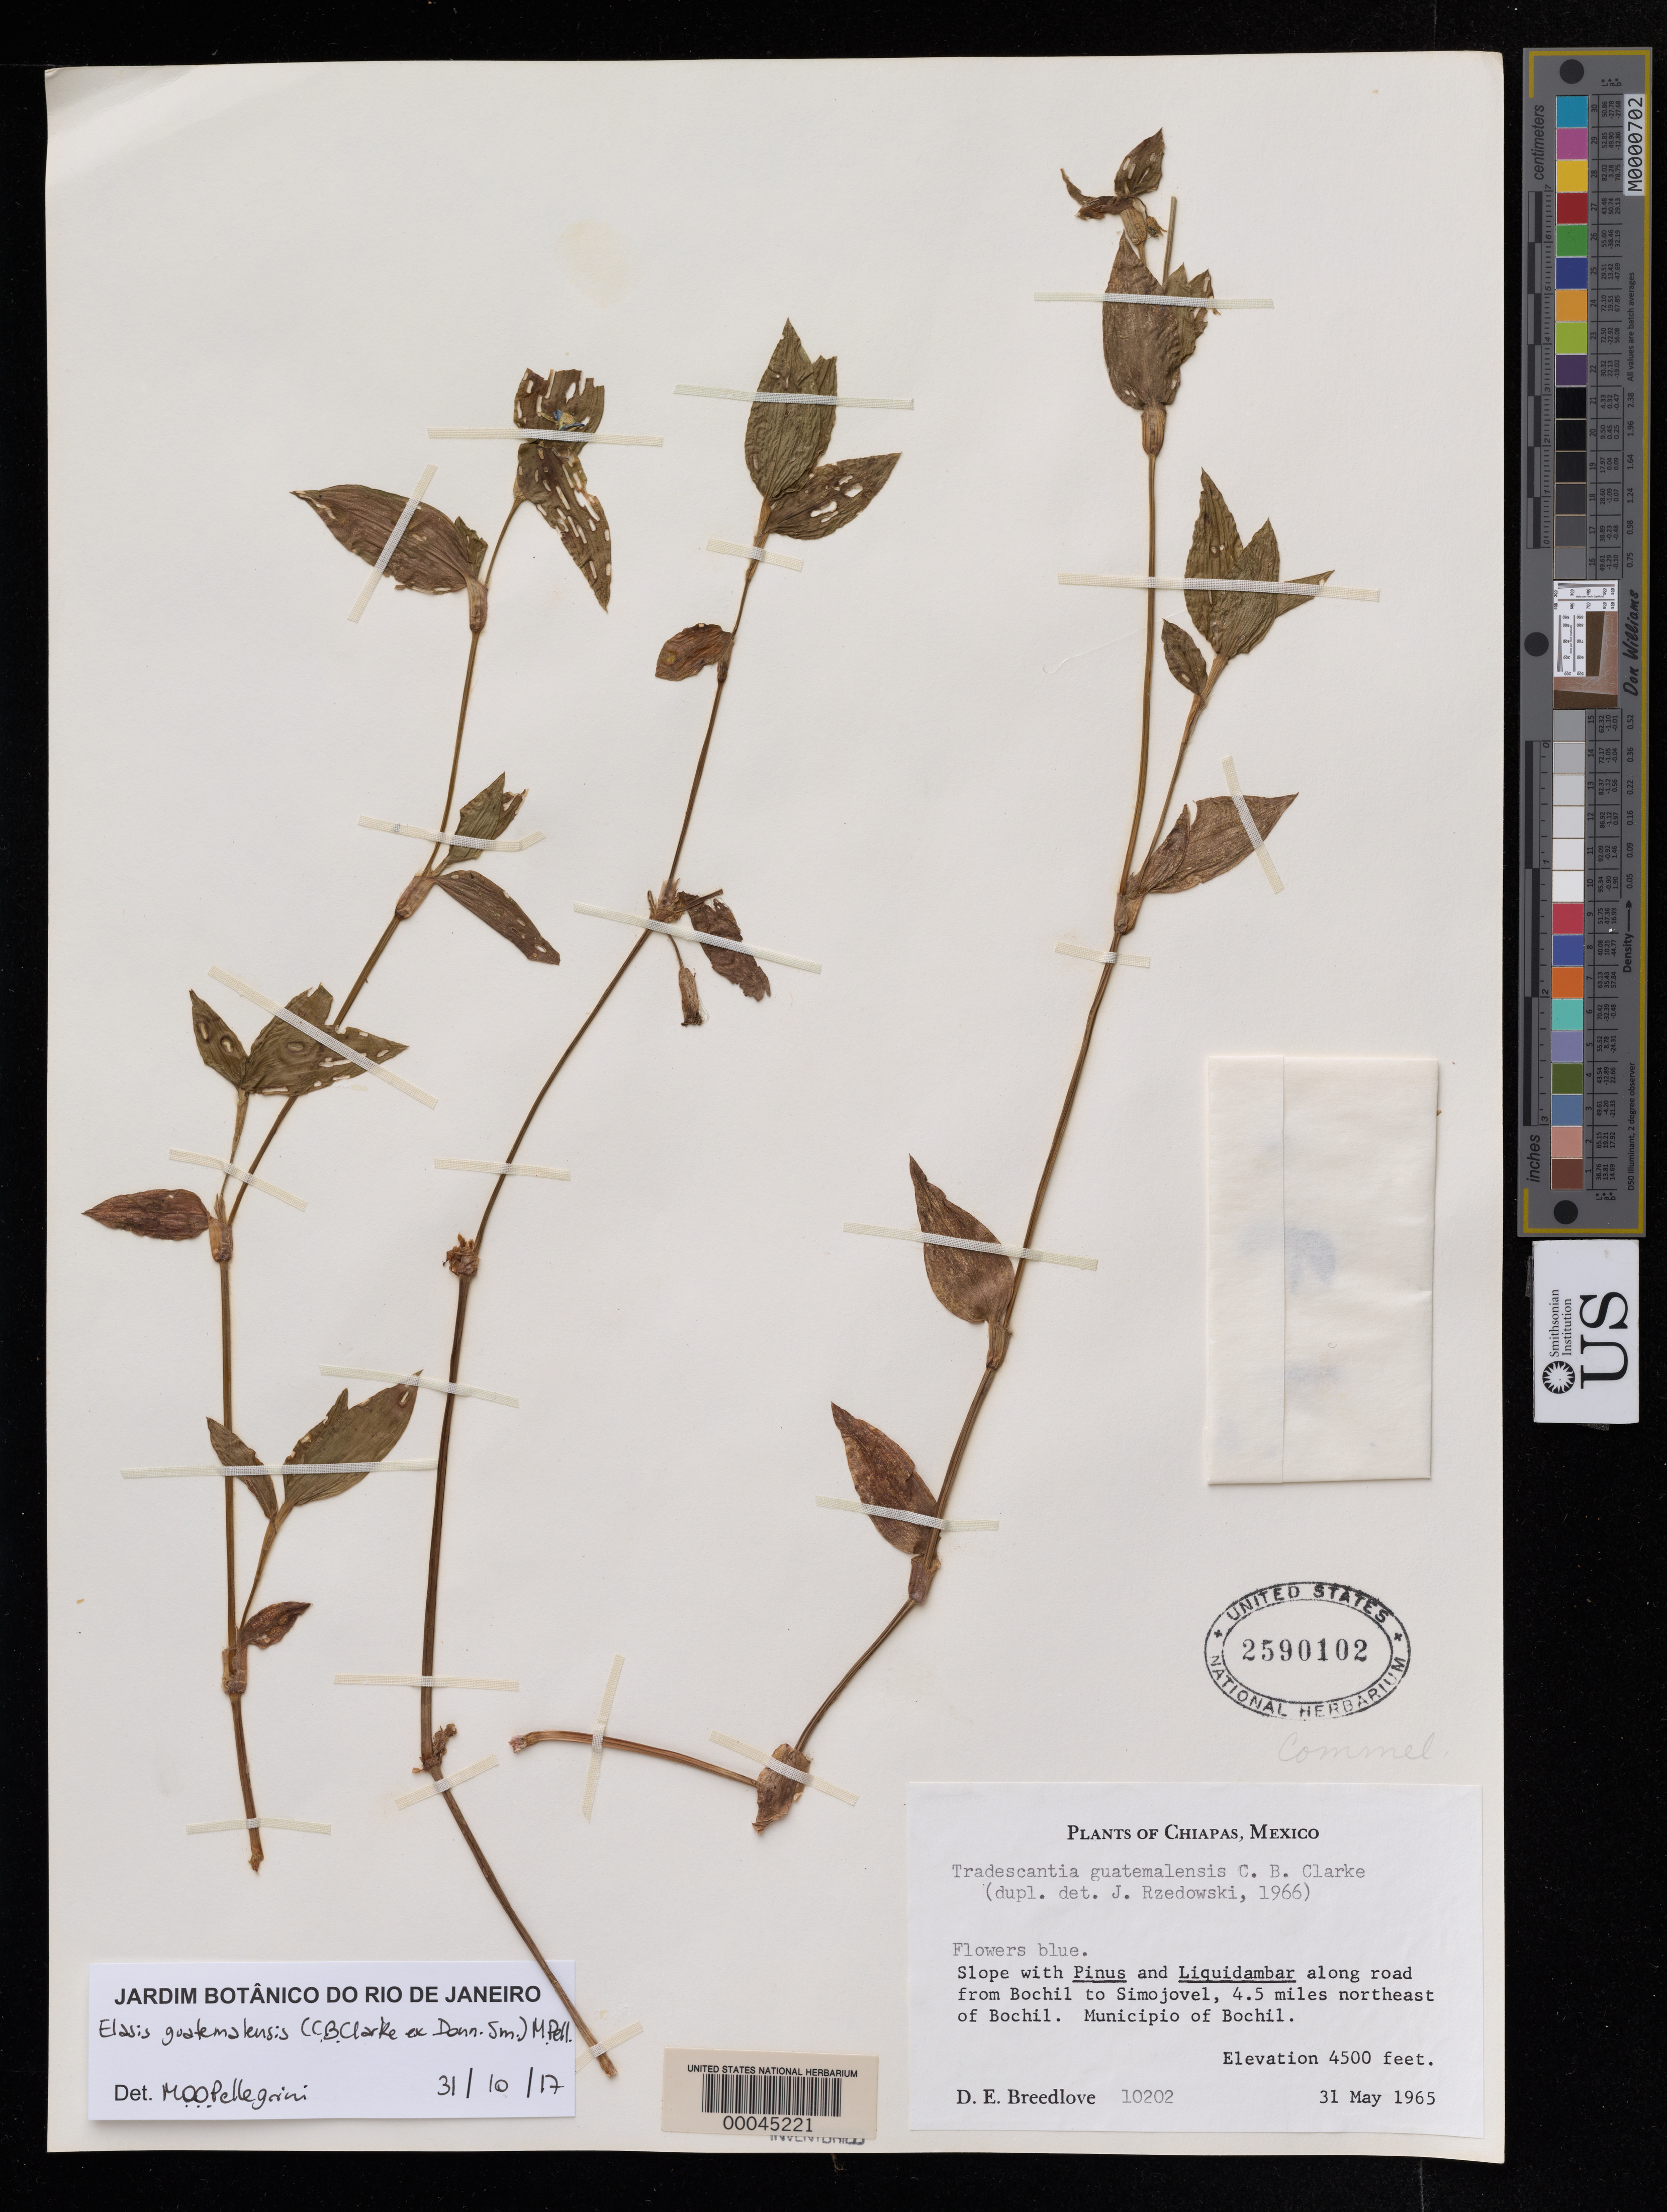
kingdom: Plantae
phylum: Tracheophyta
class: Liliopsida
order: Commelinales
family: Commelinaceae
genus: Elasis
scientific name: Elasis guatemalensis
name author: (C.B. Clarke ex Donn. Sm.) M. Pell.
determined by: Pellegrini, M. O. de Oliveira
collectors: D. E. Breedlove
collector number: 10202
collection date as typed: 31 May 1965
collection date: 1965-05-31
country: Mexico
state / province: Chiapas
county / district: Bochil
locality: Road from Bochil to Simojovel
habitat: Roadside slope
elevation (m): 1373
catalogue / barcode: US 2590102